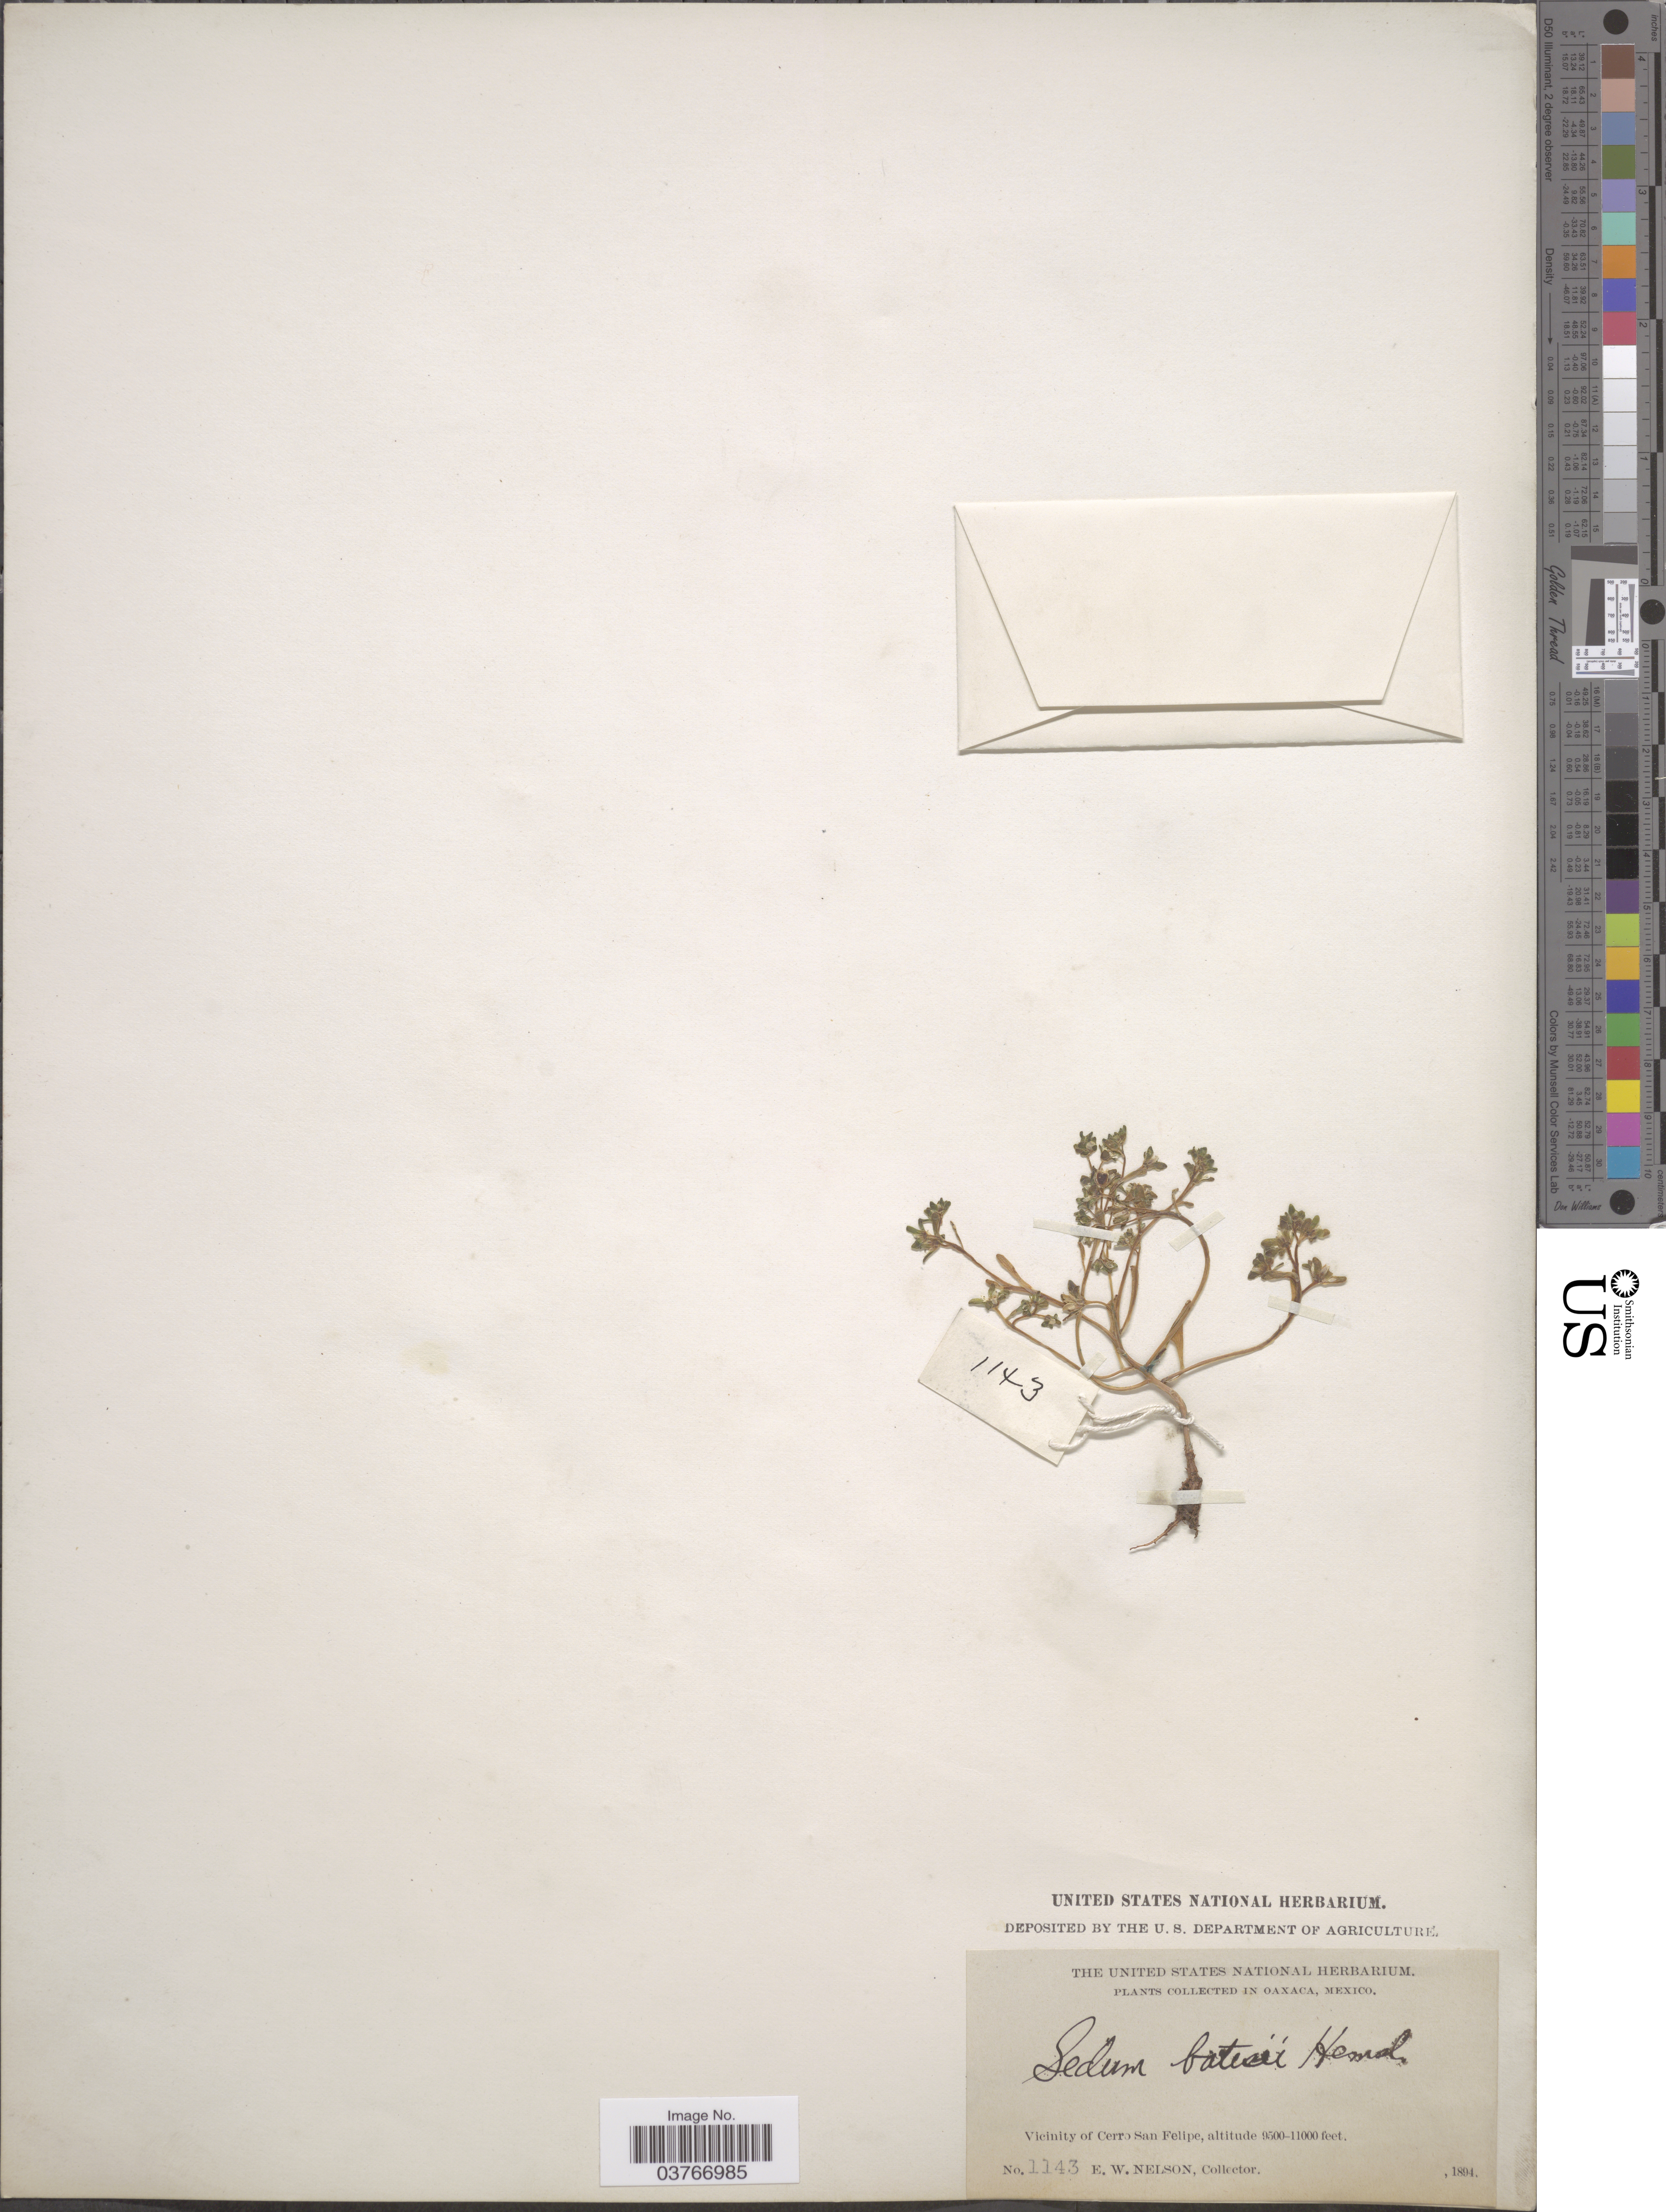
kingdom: Plantae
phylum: Tracheophyta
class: Magnoliopsida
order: Saxifragales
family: Crassulaceae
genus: Sedum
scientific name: Sedum batesii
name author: Hemsl.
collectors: E. W. Nelson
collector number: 1143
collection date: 1894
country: Mexico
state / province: Oaxaca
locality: Vicinity of Cerro San Felipe.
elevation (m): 2896